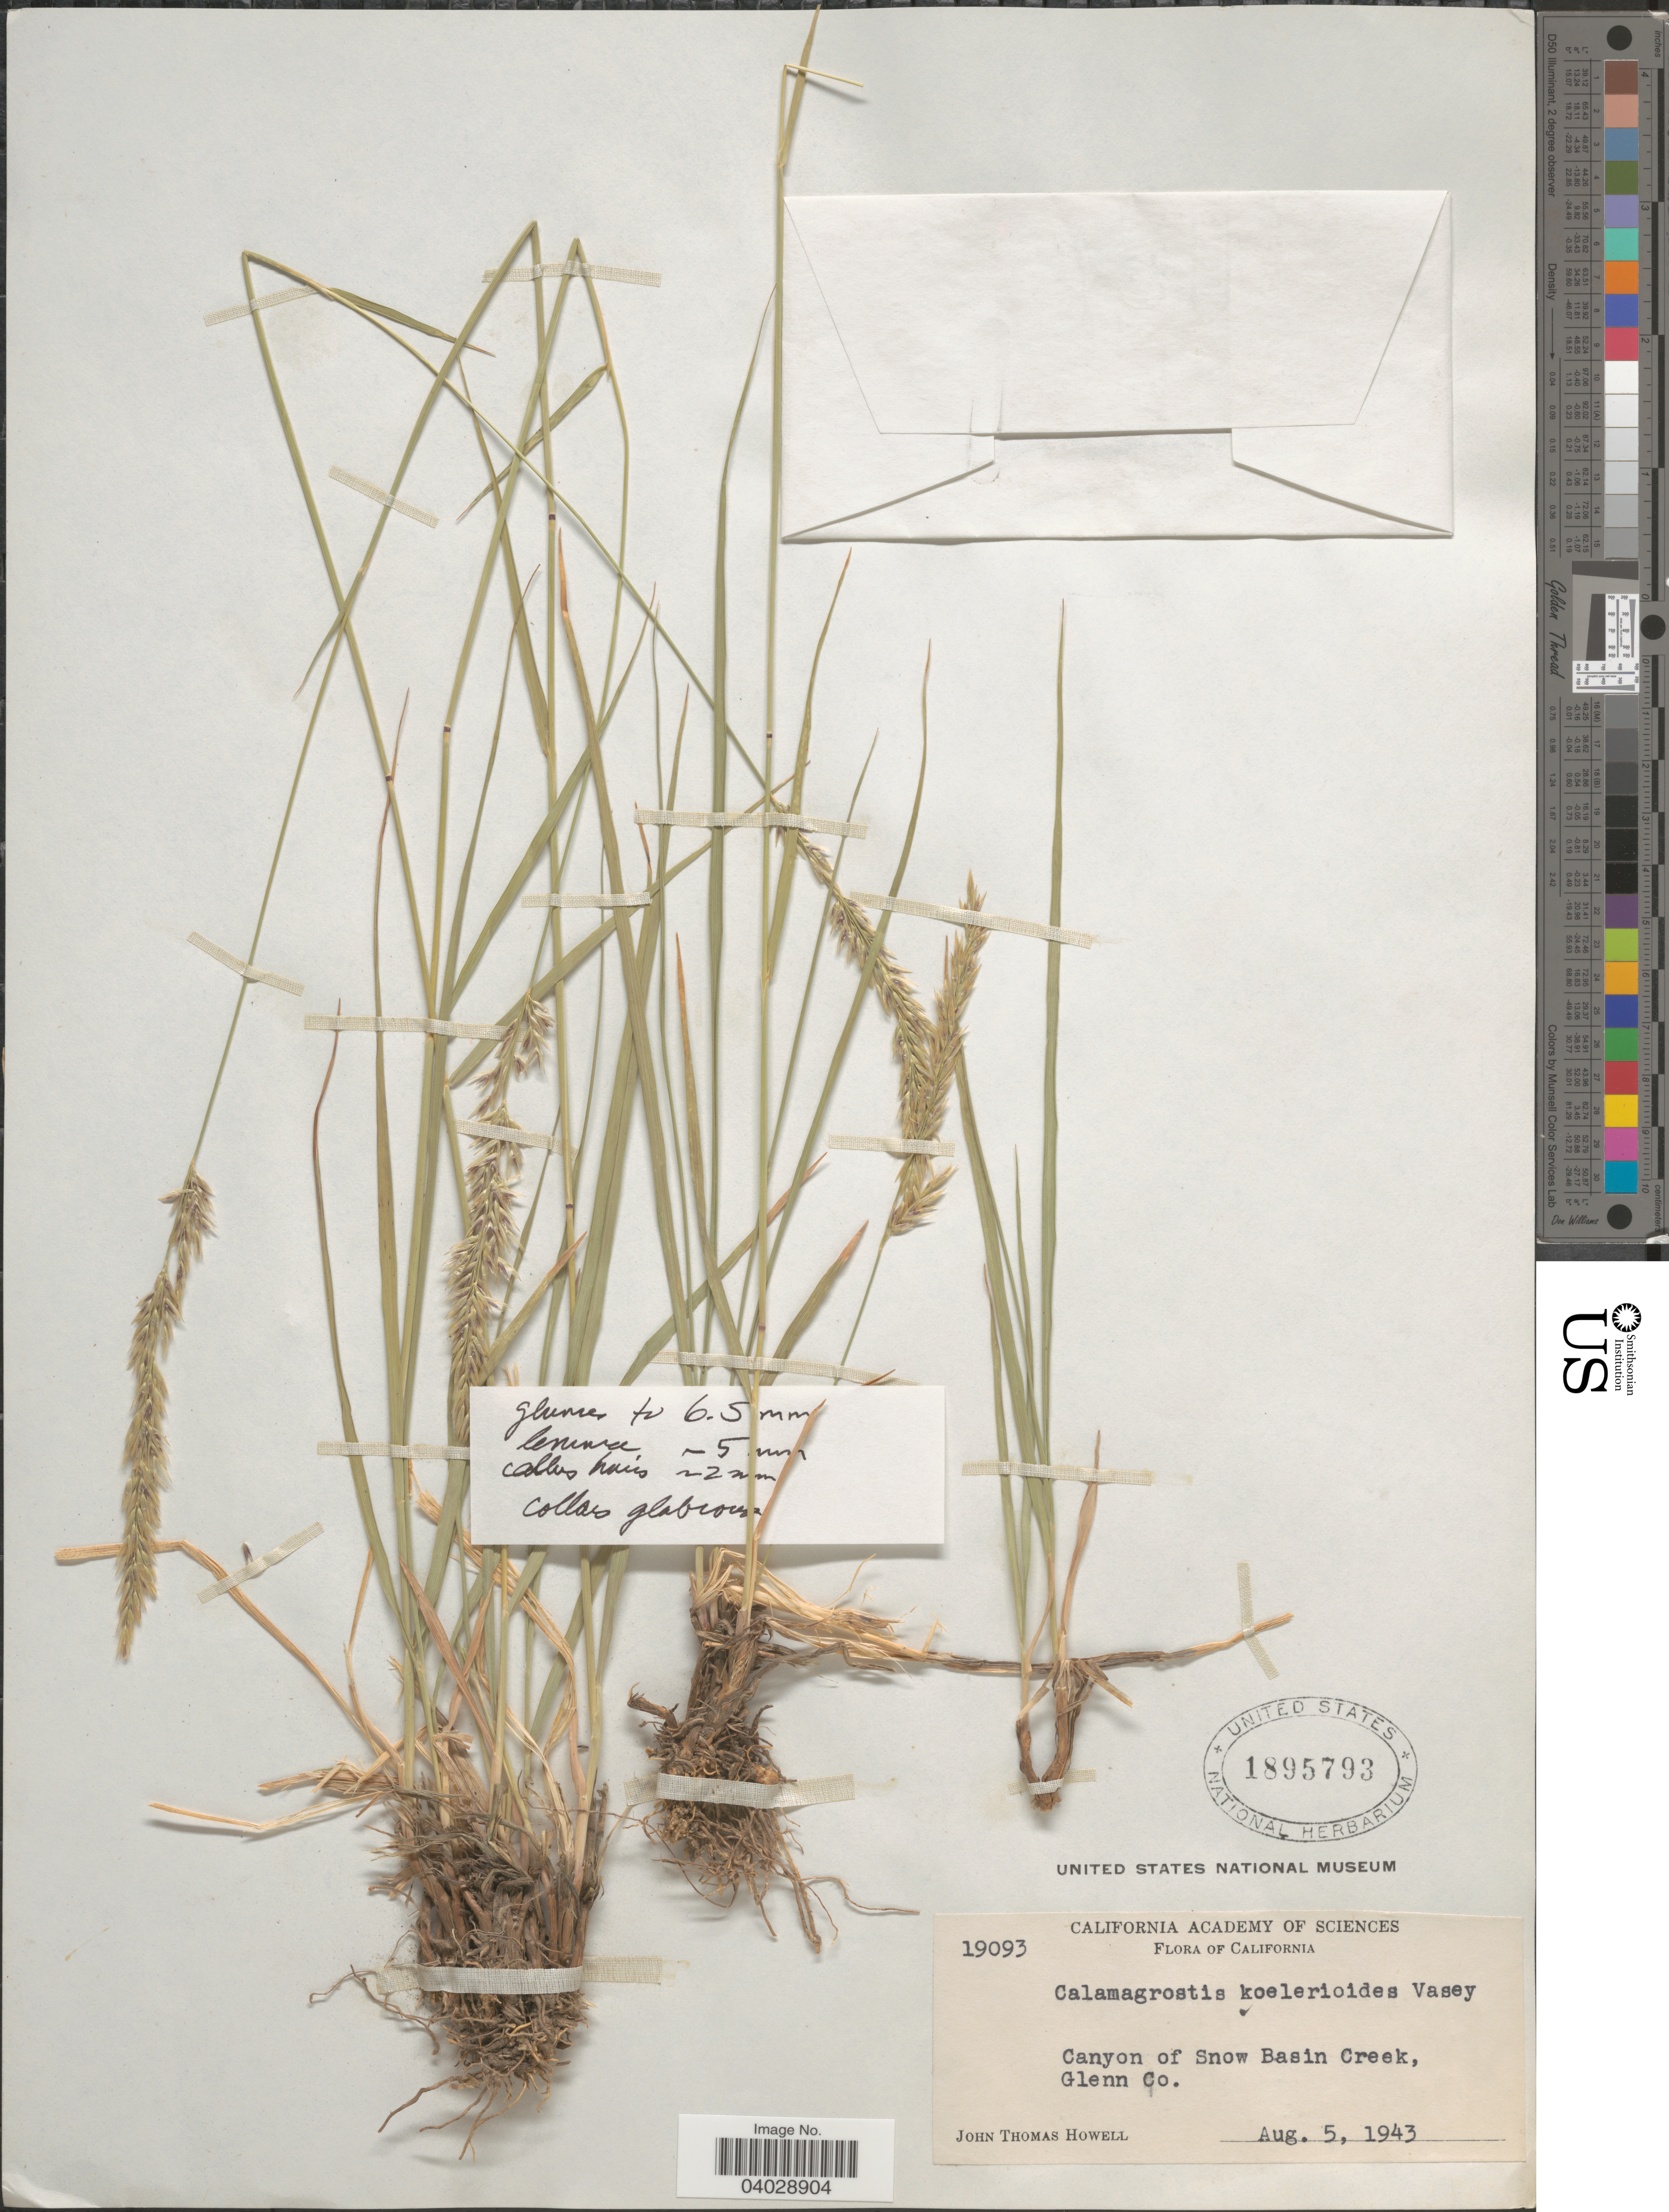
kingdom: Plantae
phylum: Tracheophyta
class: Liliopsida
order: Poales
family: Poaceae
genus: Calamagrostis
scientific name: Calamagrostis koelerioides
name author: Vasey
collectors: J. T. Howell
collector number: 19093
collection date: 1943-08-05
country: United States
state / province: California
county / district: Glenn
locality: Canyon of Snow Basin Creek, Glenn Co.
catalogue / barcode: US 1895793